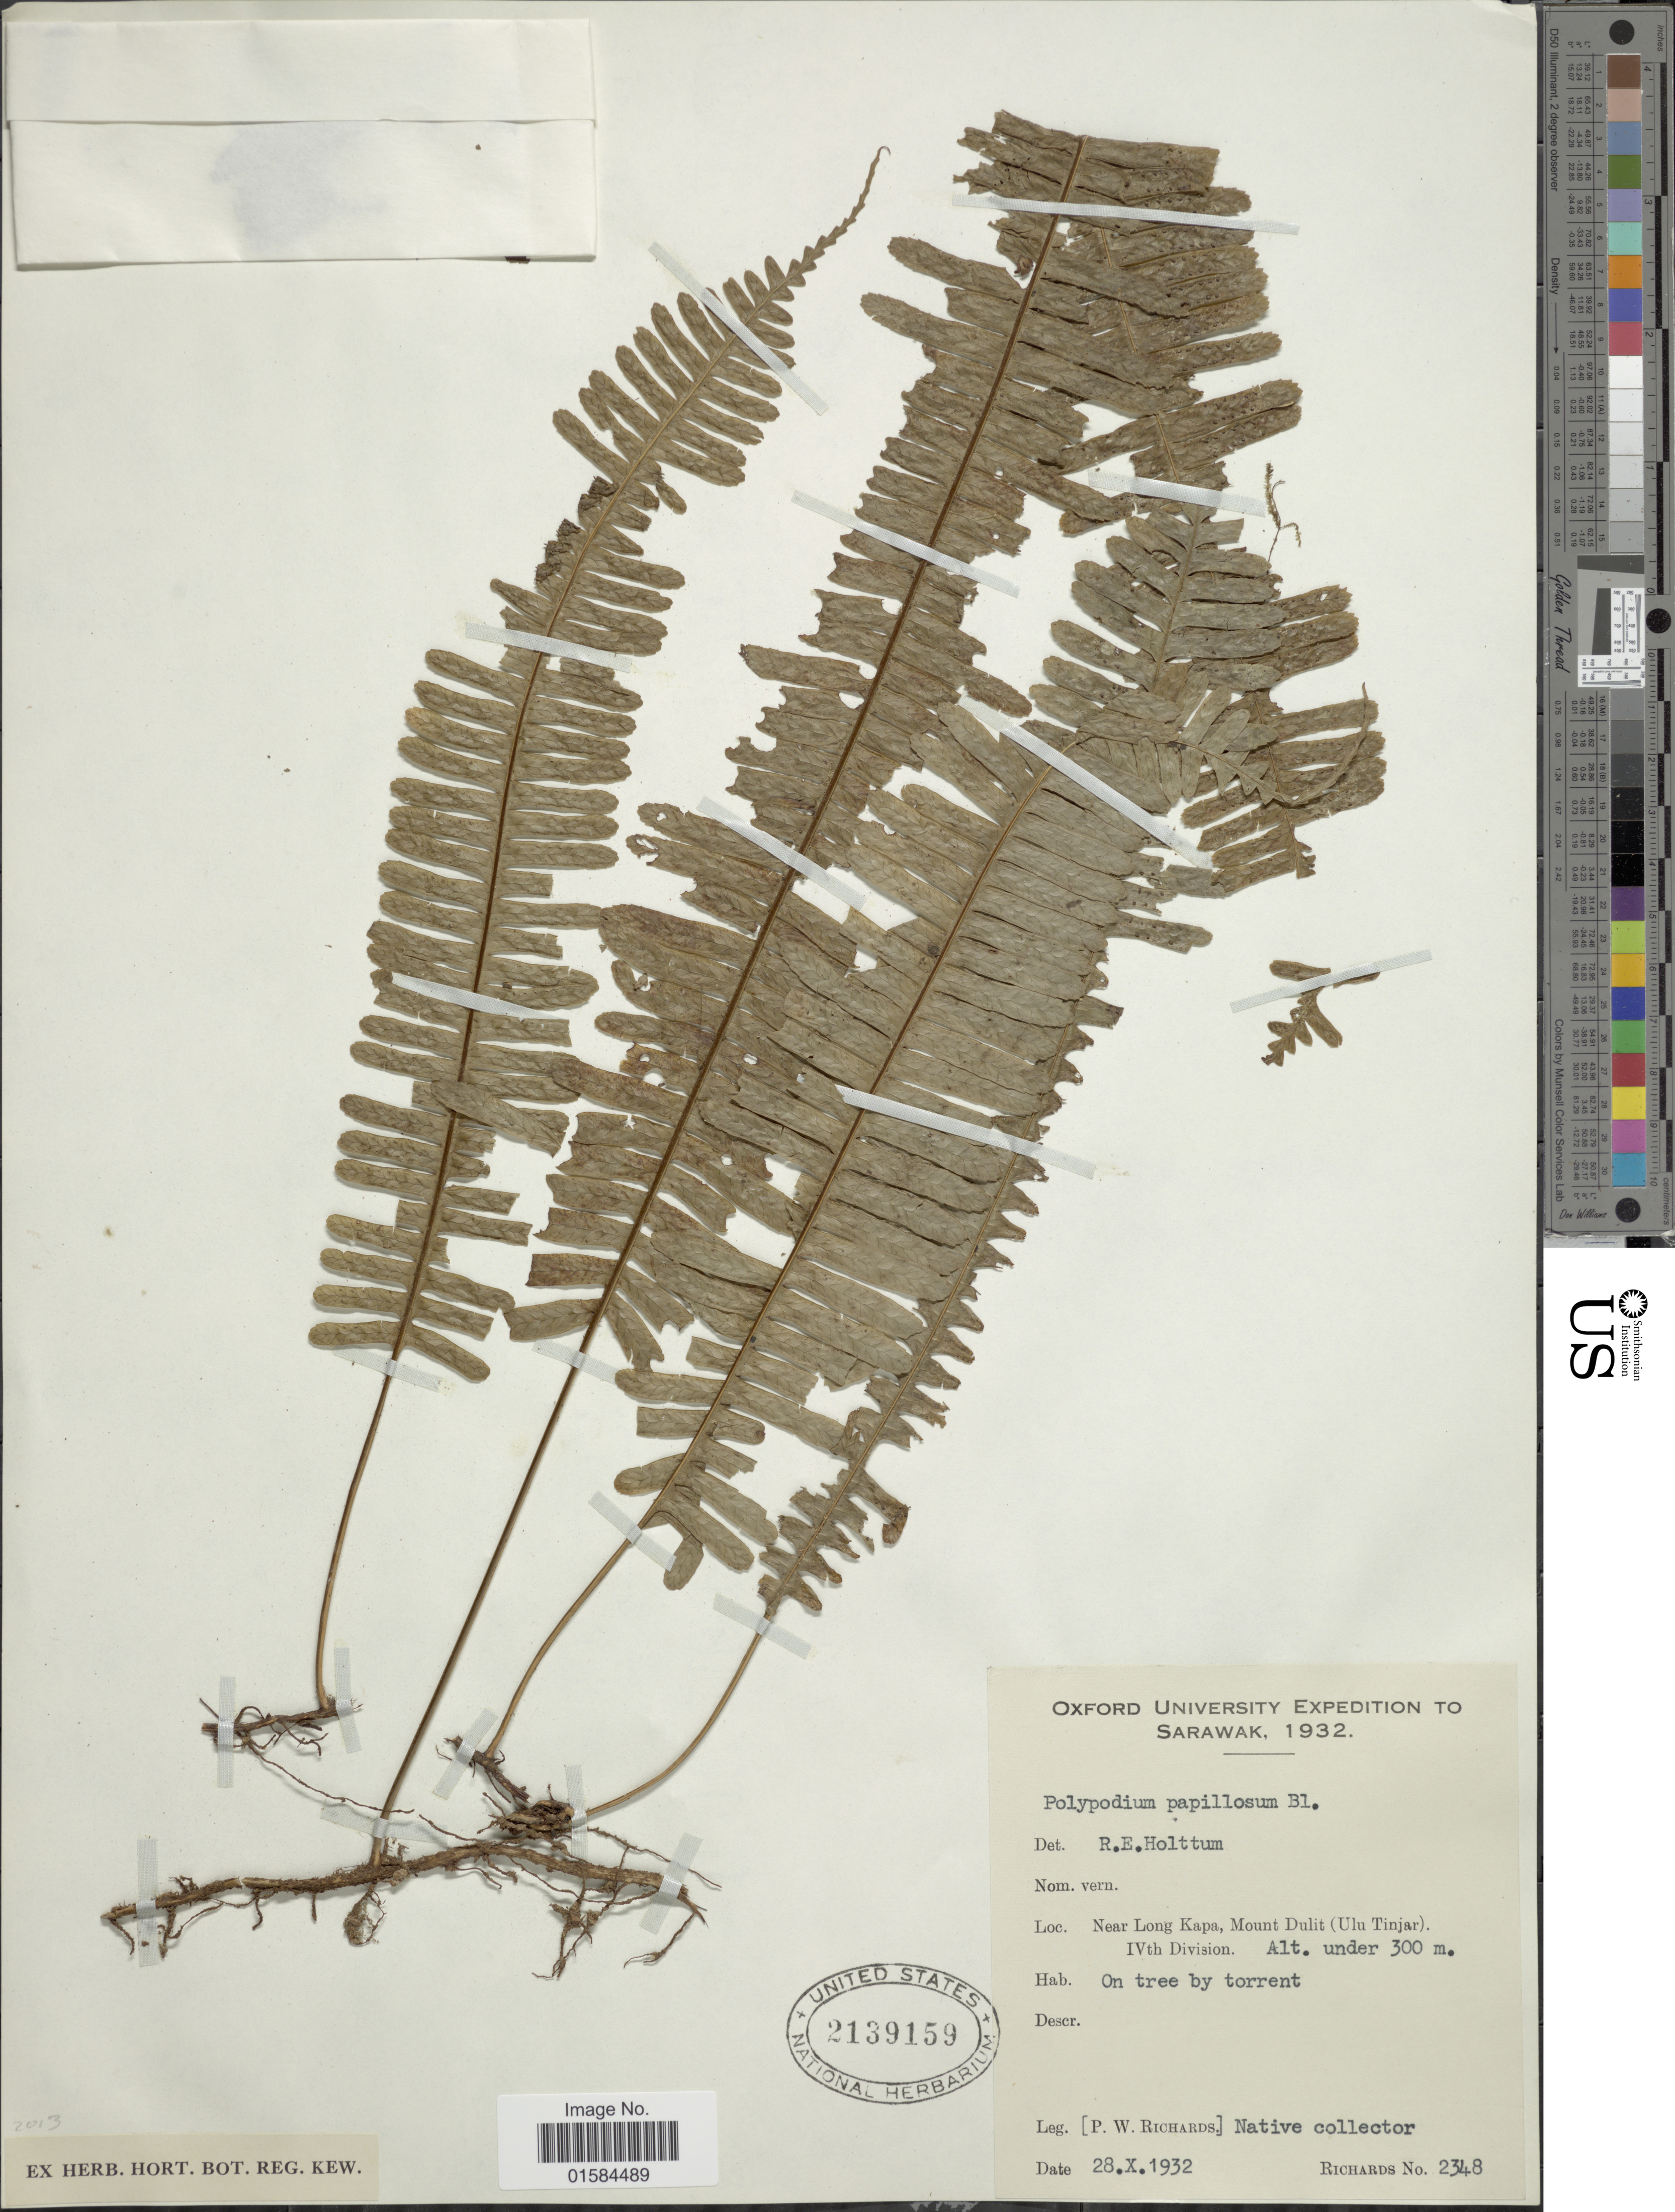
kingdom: Plantae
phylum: Tracheophyta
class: Polypodiopsida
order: Polypodiales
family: Polypodiaceae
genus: Thylacopteris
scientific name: Thylacopteris papillosa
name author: (Blume) Kunze ex J. Sm.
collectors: P. Richards & Native collector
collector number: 2348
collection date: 1932-10-28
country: Malaysia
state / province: Sarawak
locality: Near Long Kapa, Mount Dulit (Ulu Tinjar), 4th Division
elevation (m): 300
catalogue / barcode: US 2139159